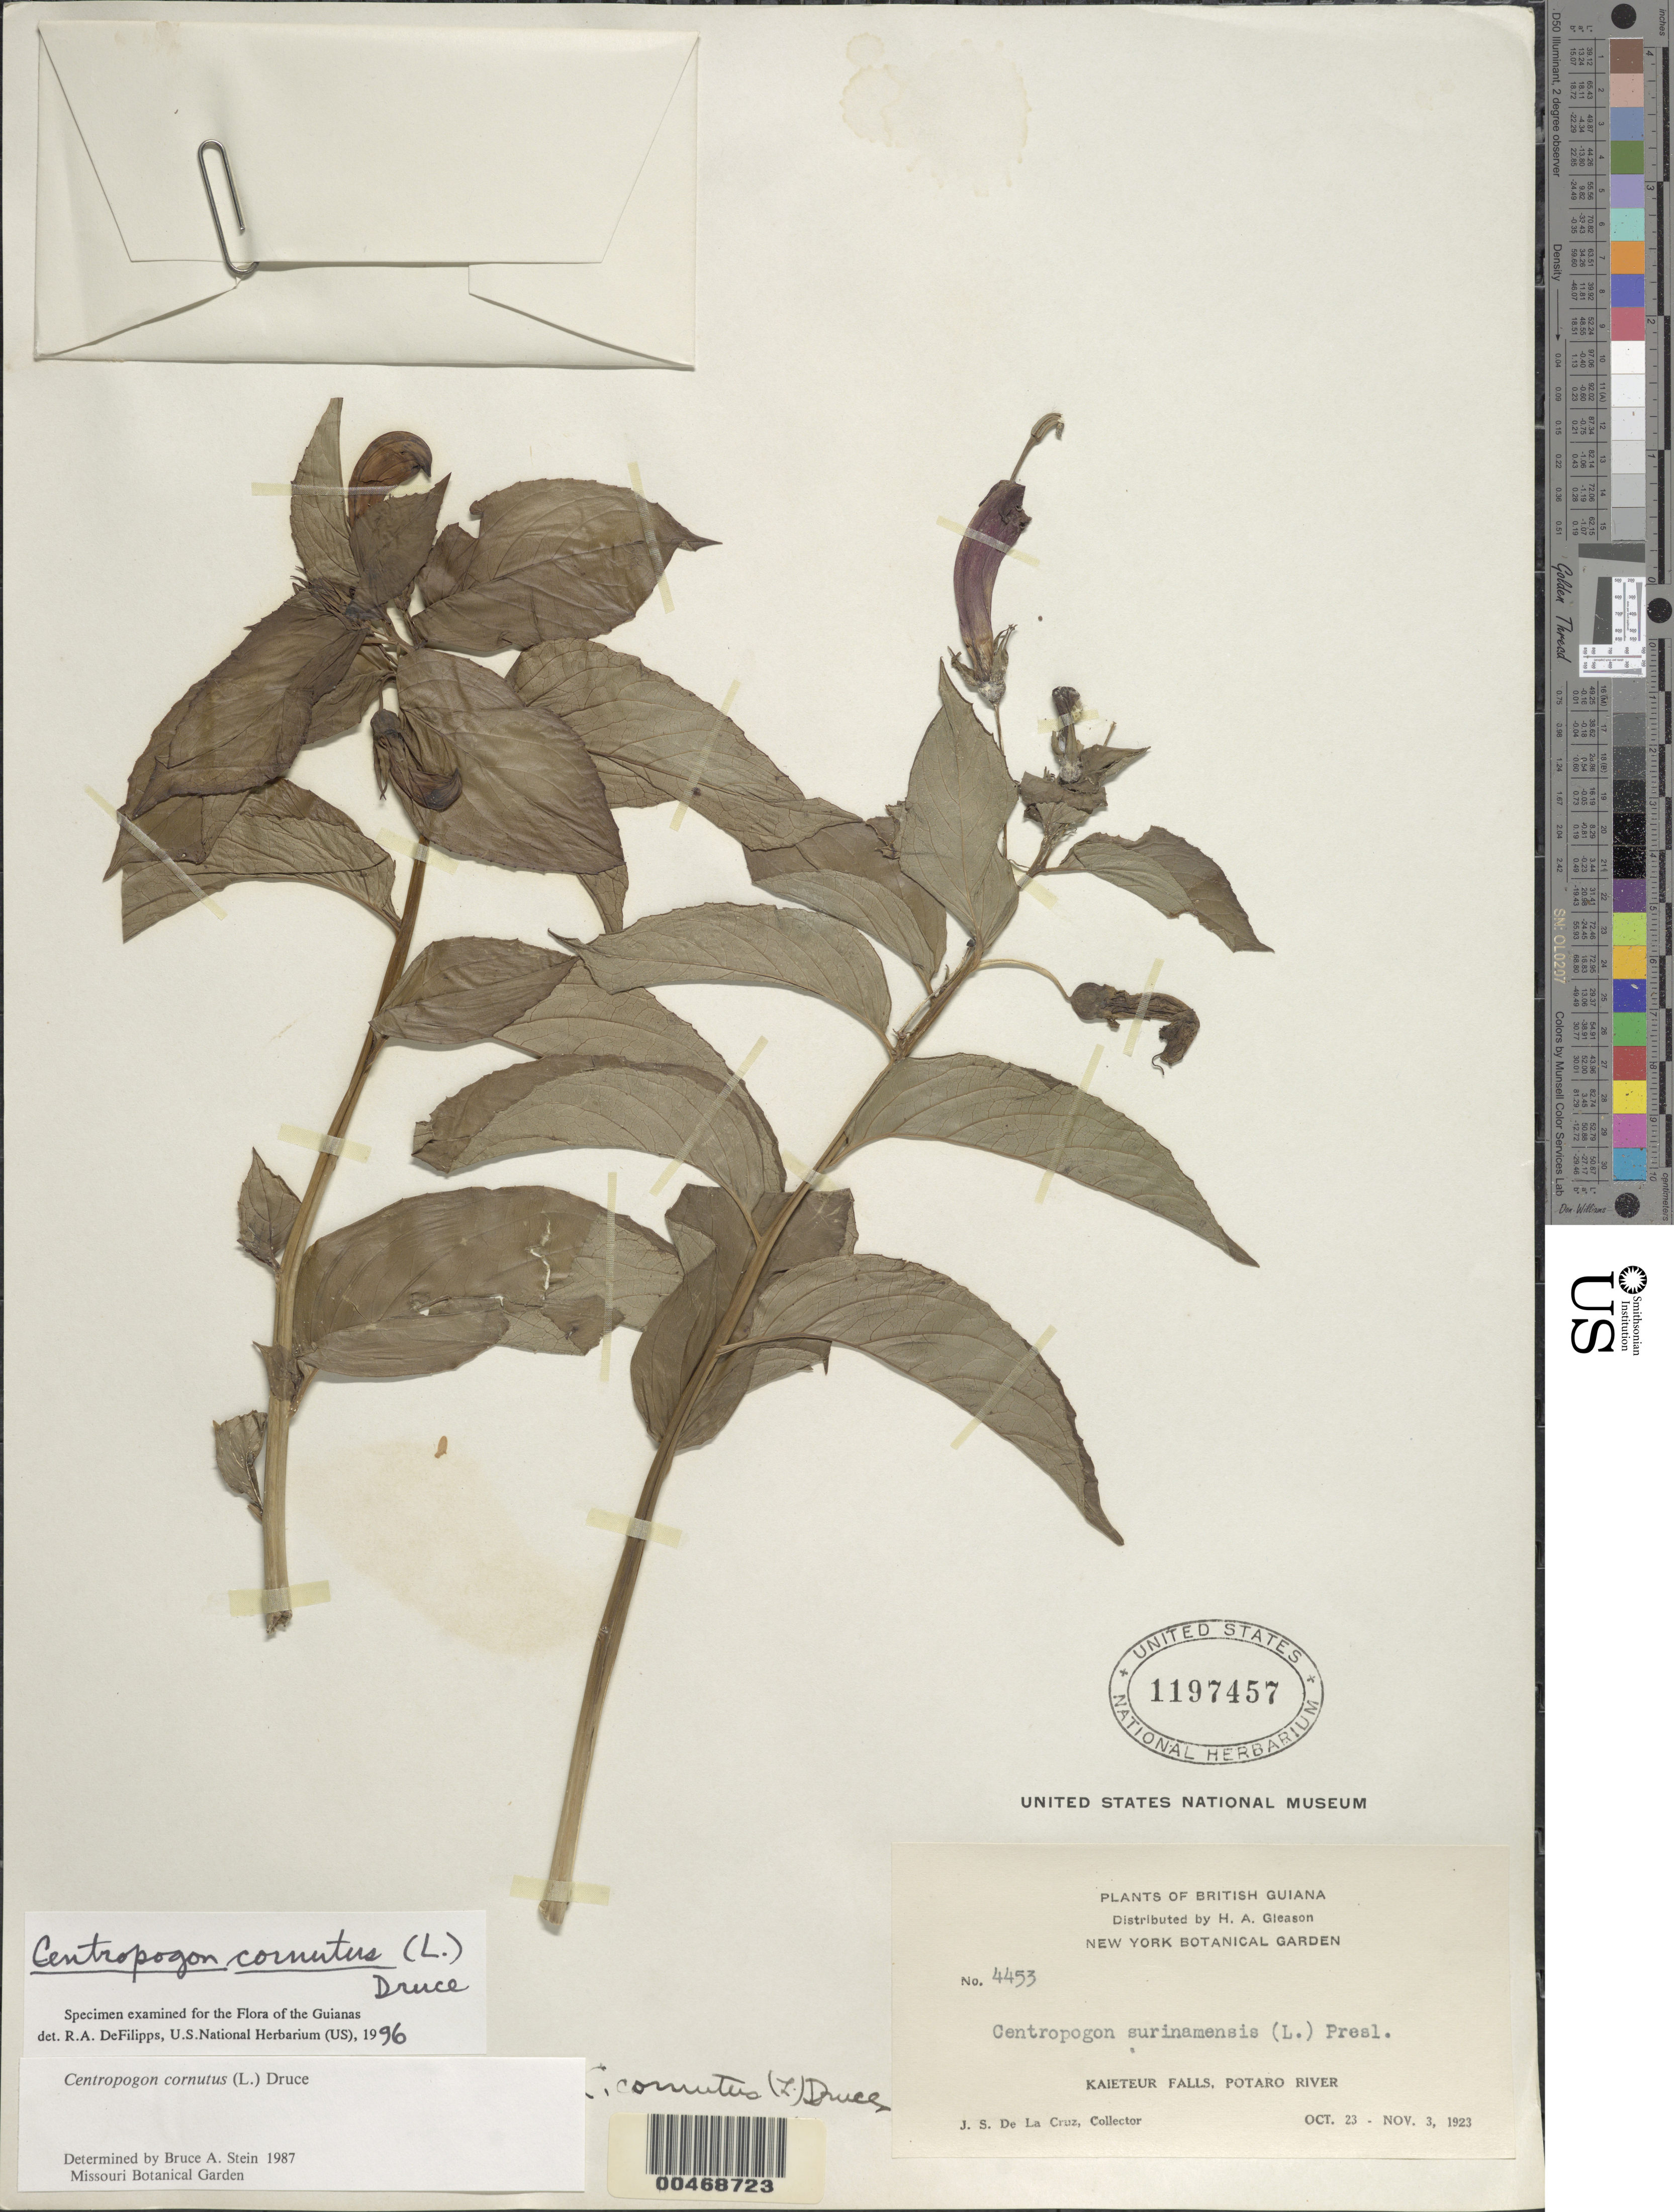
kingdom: Plantae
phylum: Tracheophyta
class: Magnoliopsida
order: Asterales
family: Campanulaceae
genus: Centropogon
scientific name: Centropogon cornutus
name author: (L.) Druce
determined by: DeFilipps, R. A.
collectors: J. S. de la Cruz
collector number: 4453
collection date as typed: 23-Oct-23 to 3-Nov-23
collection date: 1923-10-23/1923-11-03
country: Guyana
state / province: Potaro-Siparuni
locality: Kaieteur Falls, Potaro R.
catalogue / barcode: US 1197457